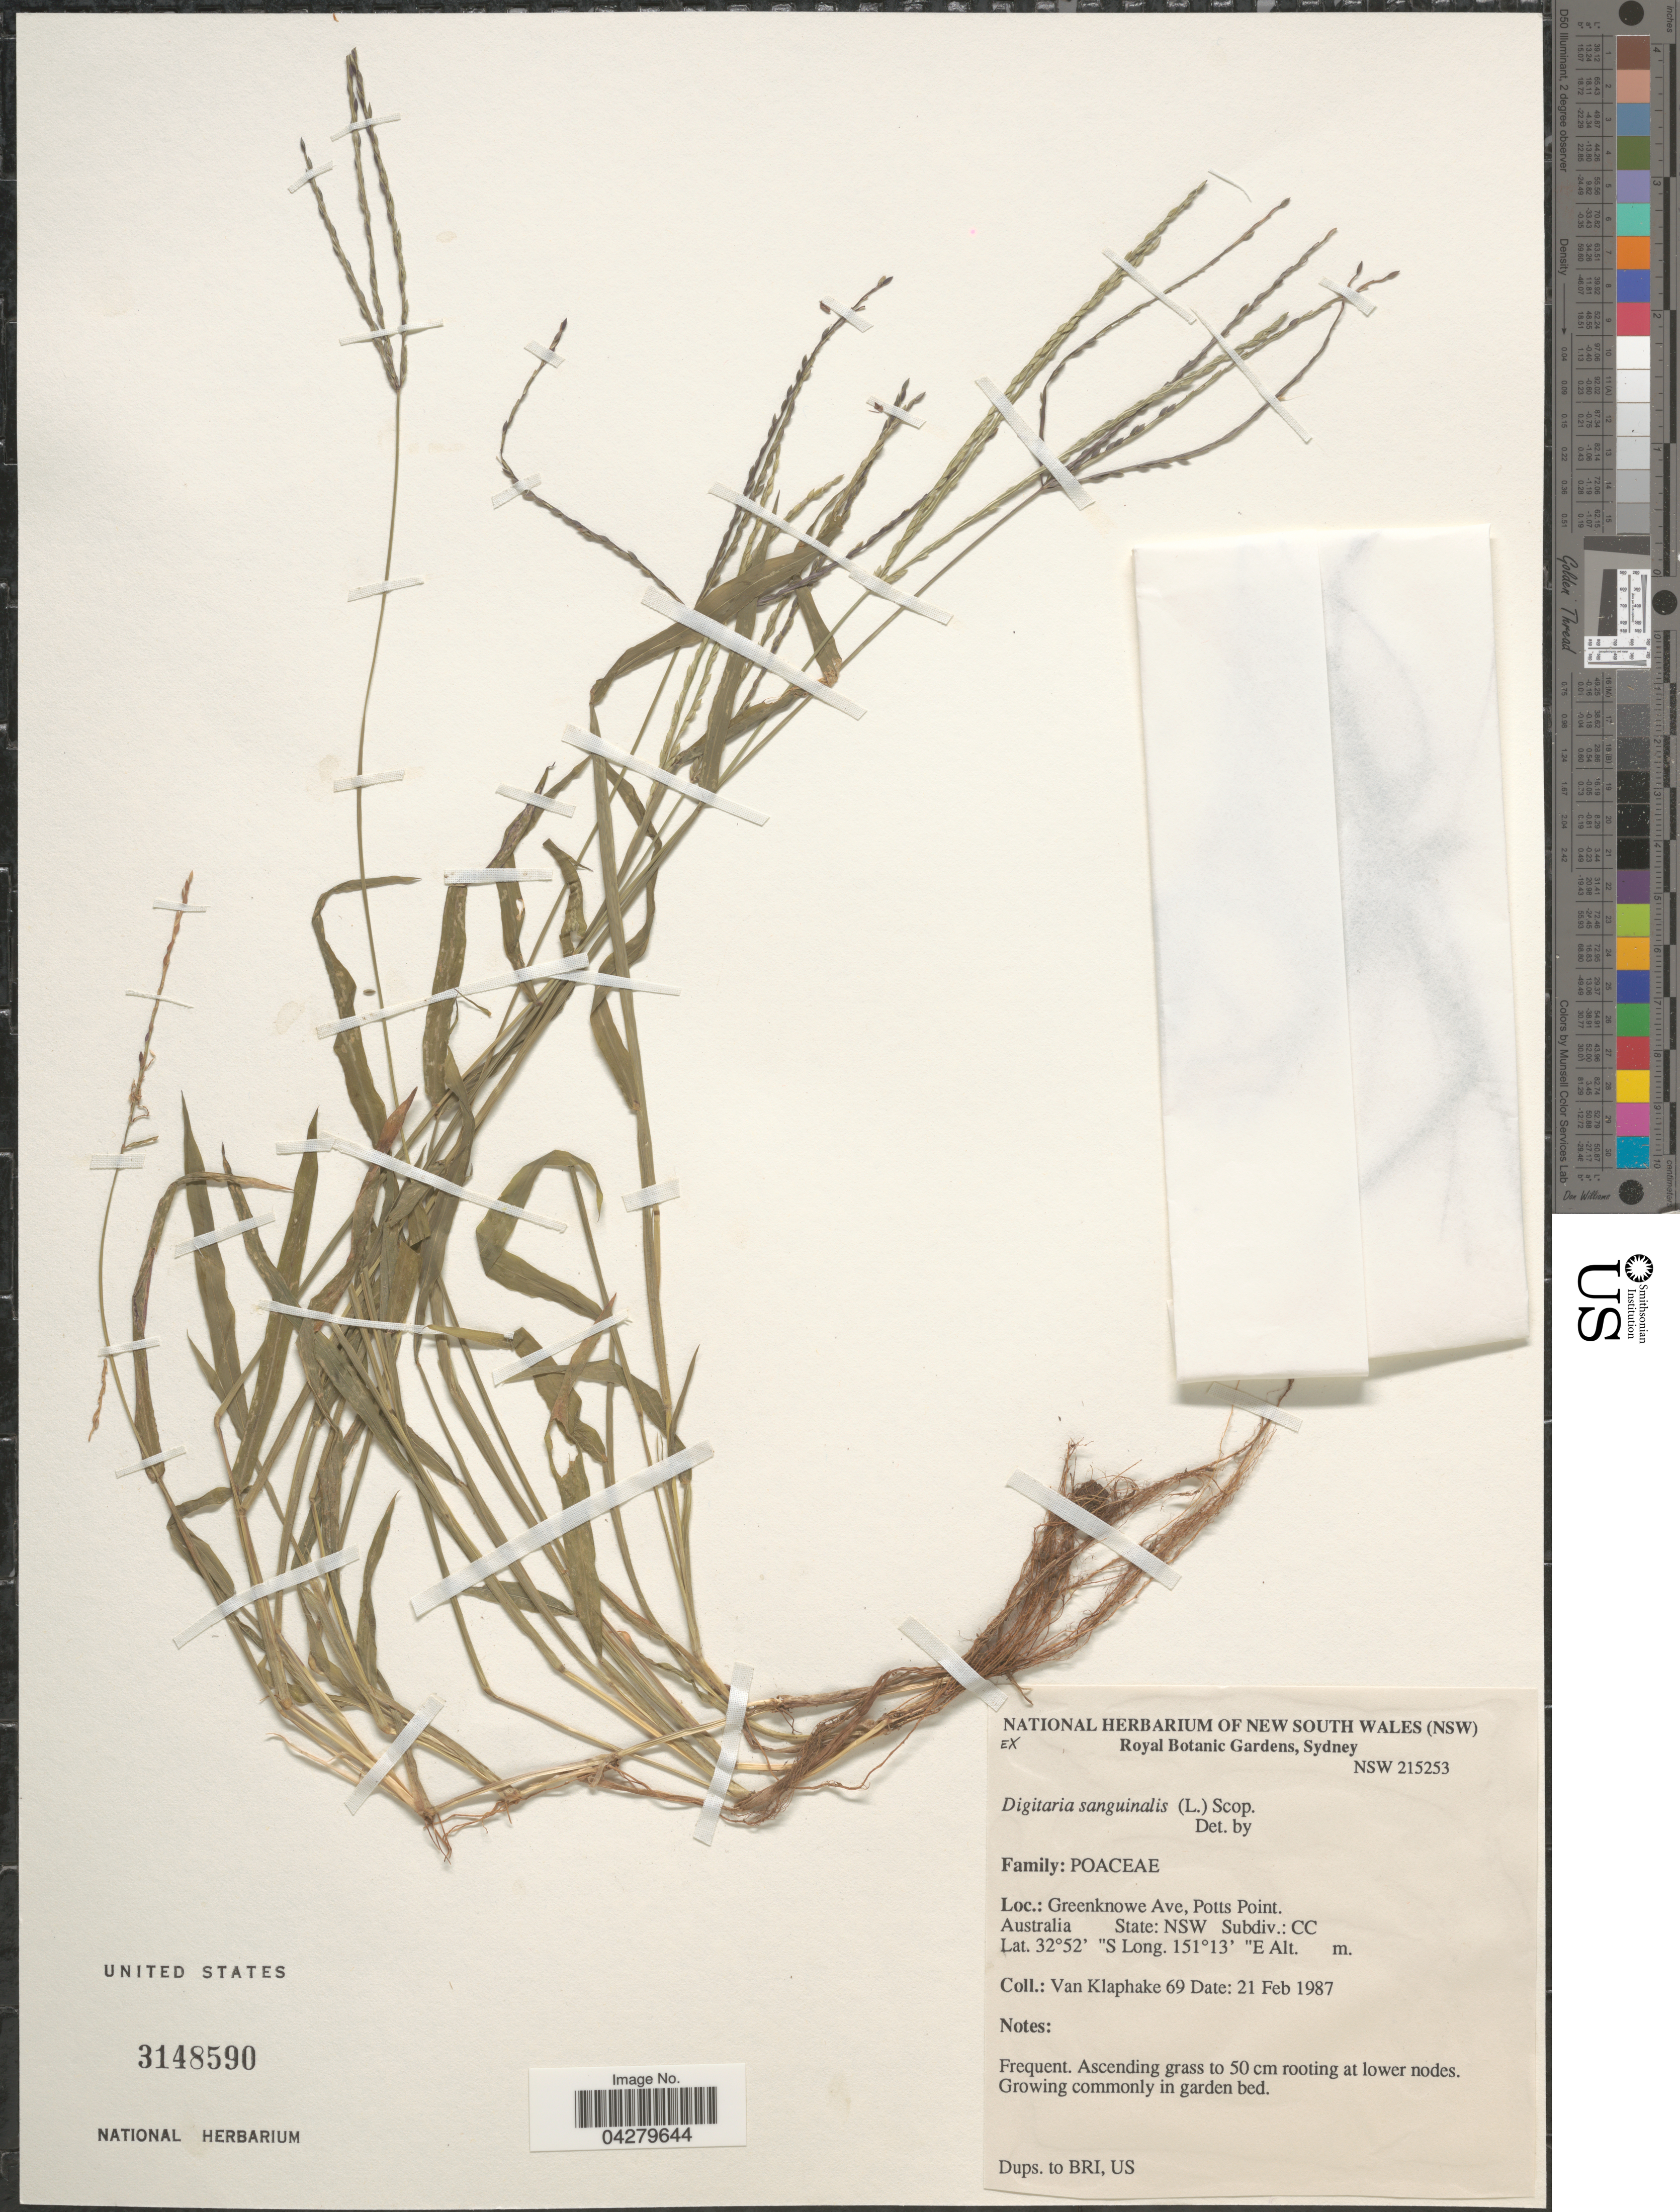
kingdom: Plantae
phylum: Tracheophyta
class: Liliopsida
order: Poales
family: Poaceae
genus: Digitaria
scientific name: Digitaria sanguinalis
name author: (L.) Scop.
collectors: V. Klaphake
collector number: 69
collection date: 1987-02-21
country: Australia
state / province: New South Wales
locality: Greenknowe Ave, Potts Point. Subdiv.: CC.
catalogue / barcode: US 3148590